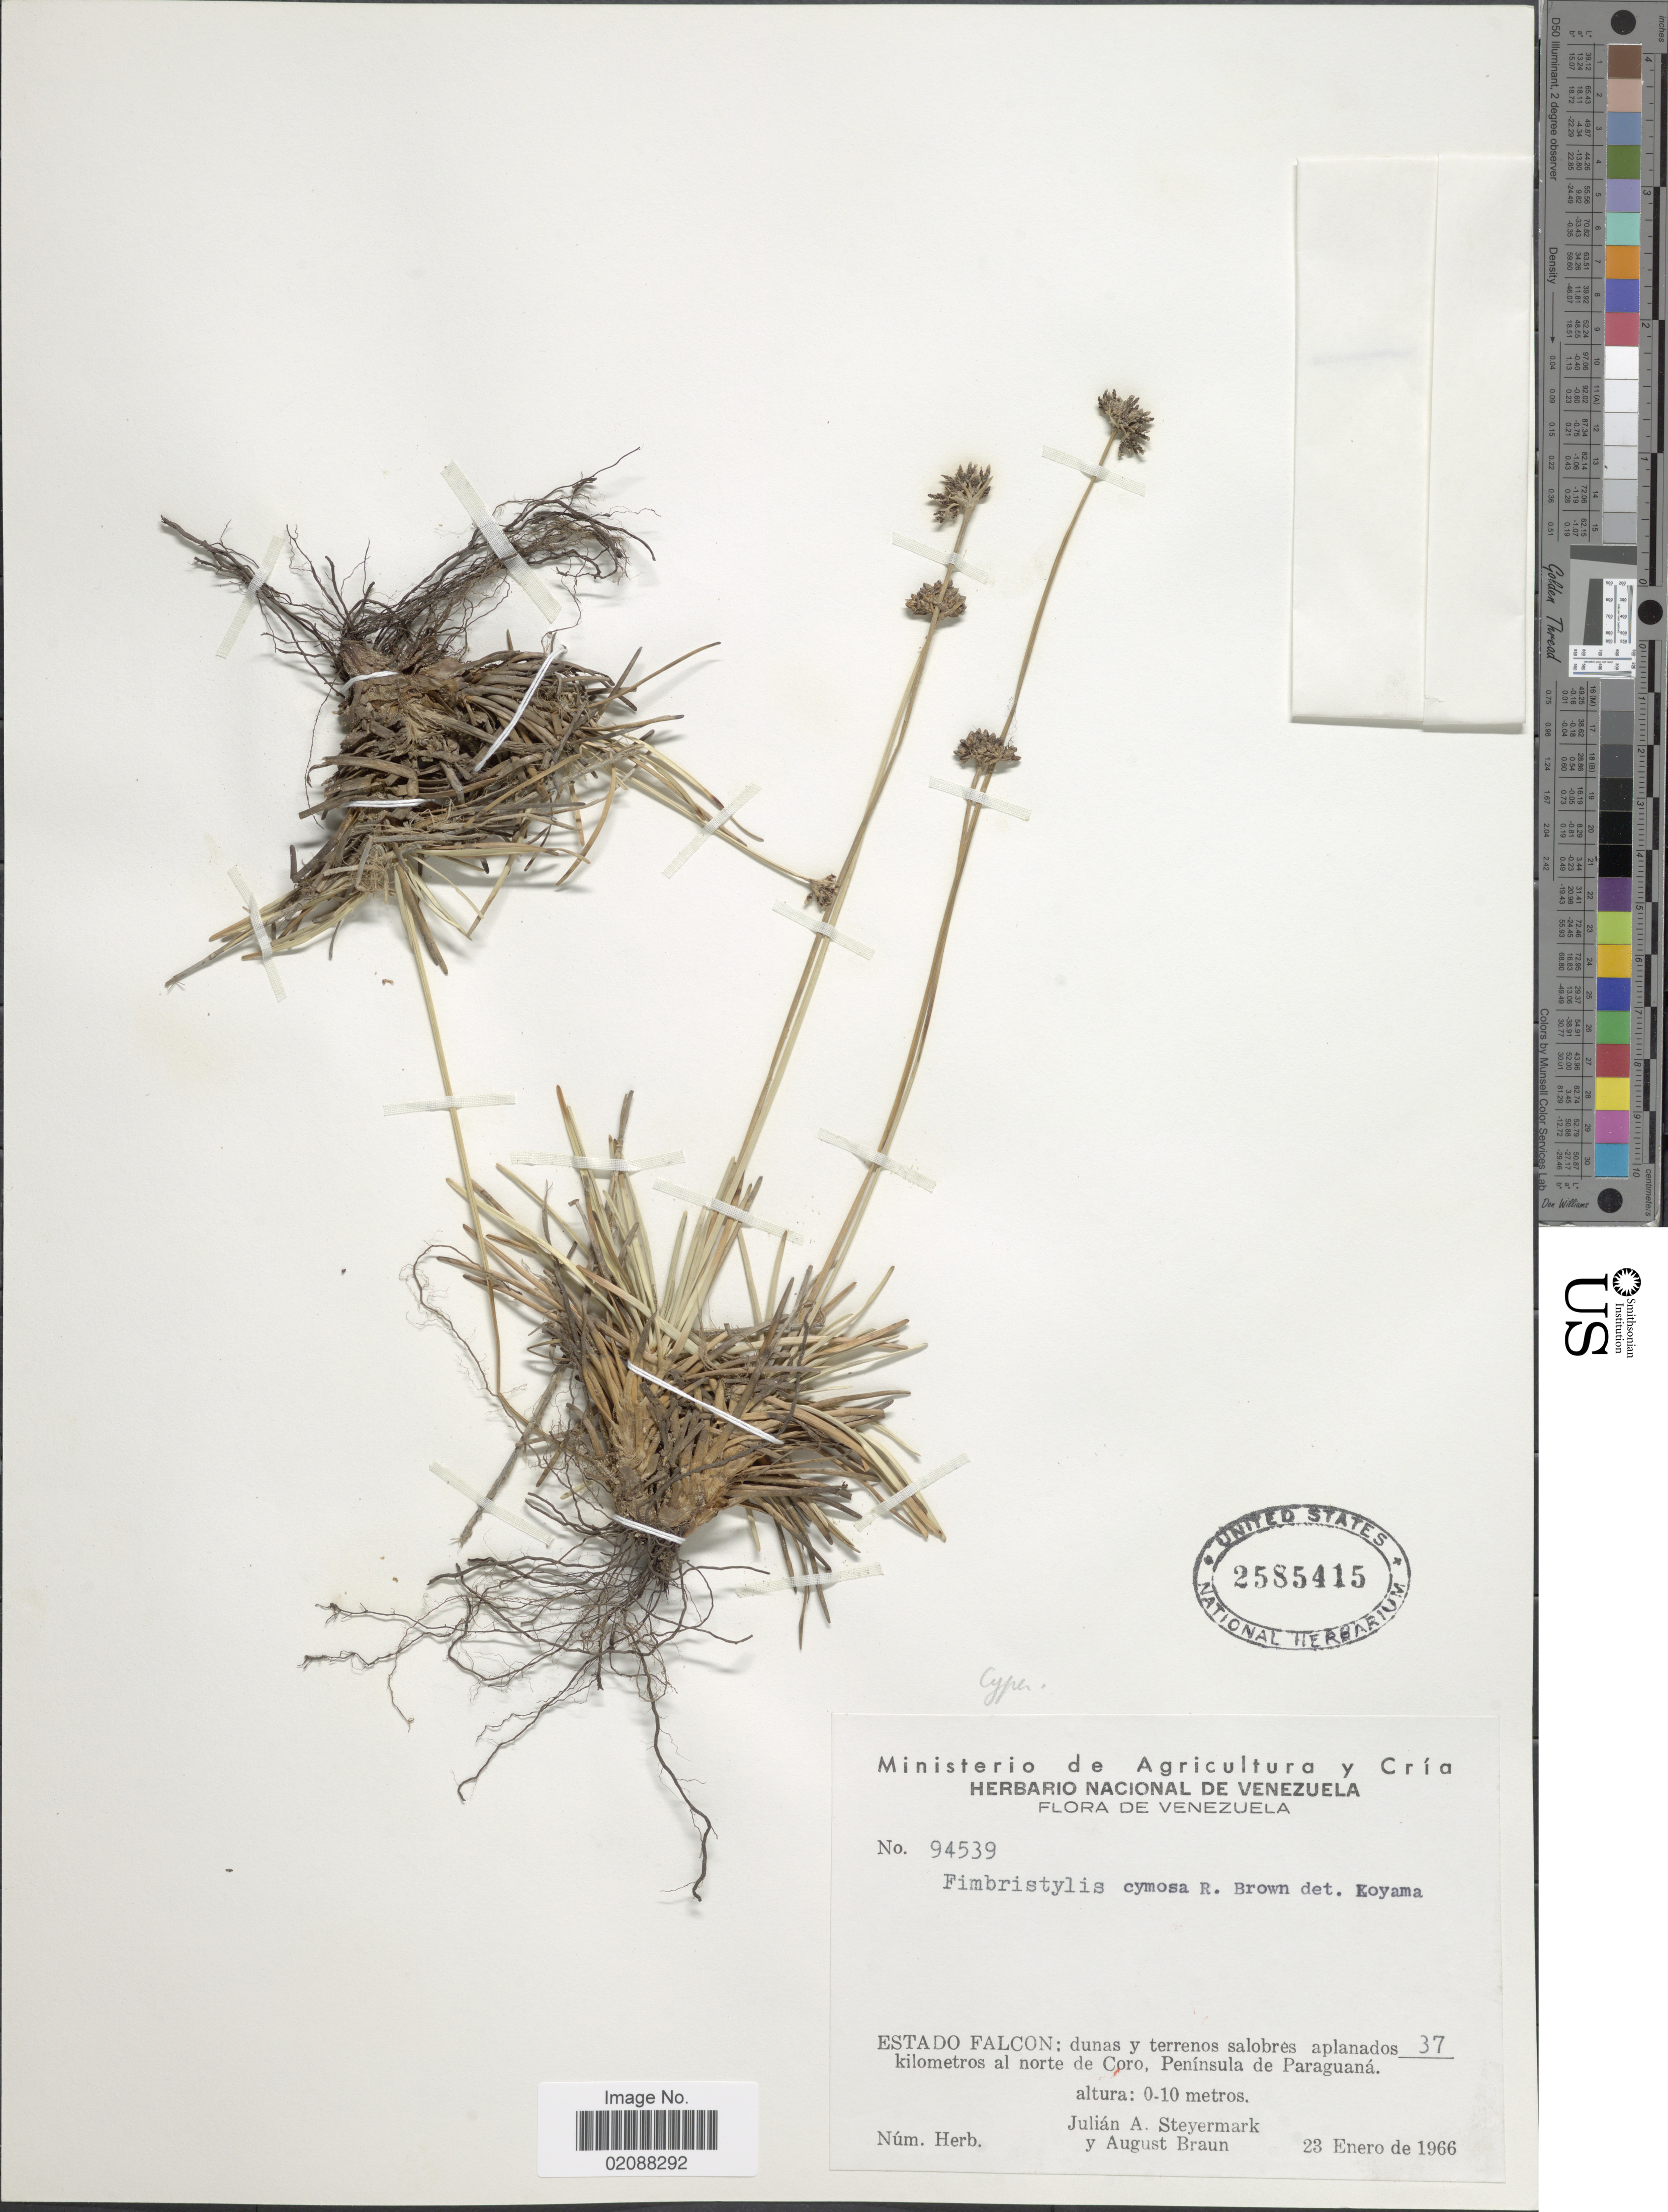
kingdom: Plantae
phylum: Tracheophyta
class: Liliopsida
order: Poales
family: Cyperaceae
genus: Fimbristylis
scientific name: Fimbristylis cymosa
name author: R. Br.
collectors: J. Steyermark & A. Braun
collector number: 94539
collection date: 1966-01-23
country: Venezuela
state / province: Falcón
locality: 17 kilometros al norte de Coro, Peninsula de Paraguana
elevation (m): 0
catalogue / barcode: US 2585415